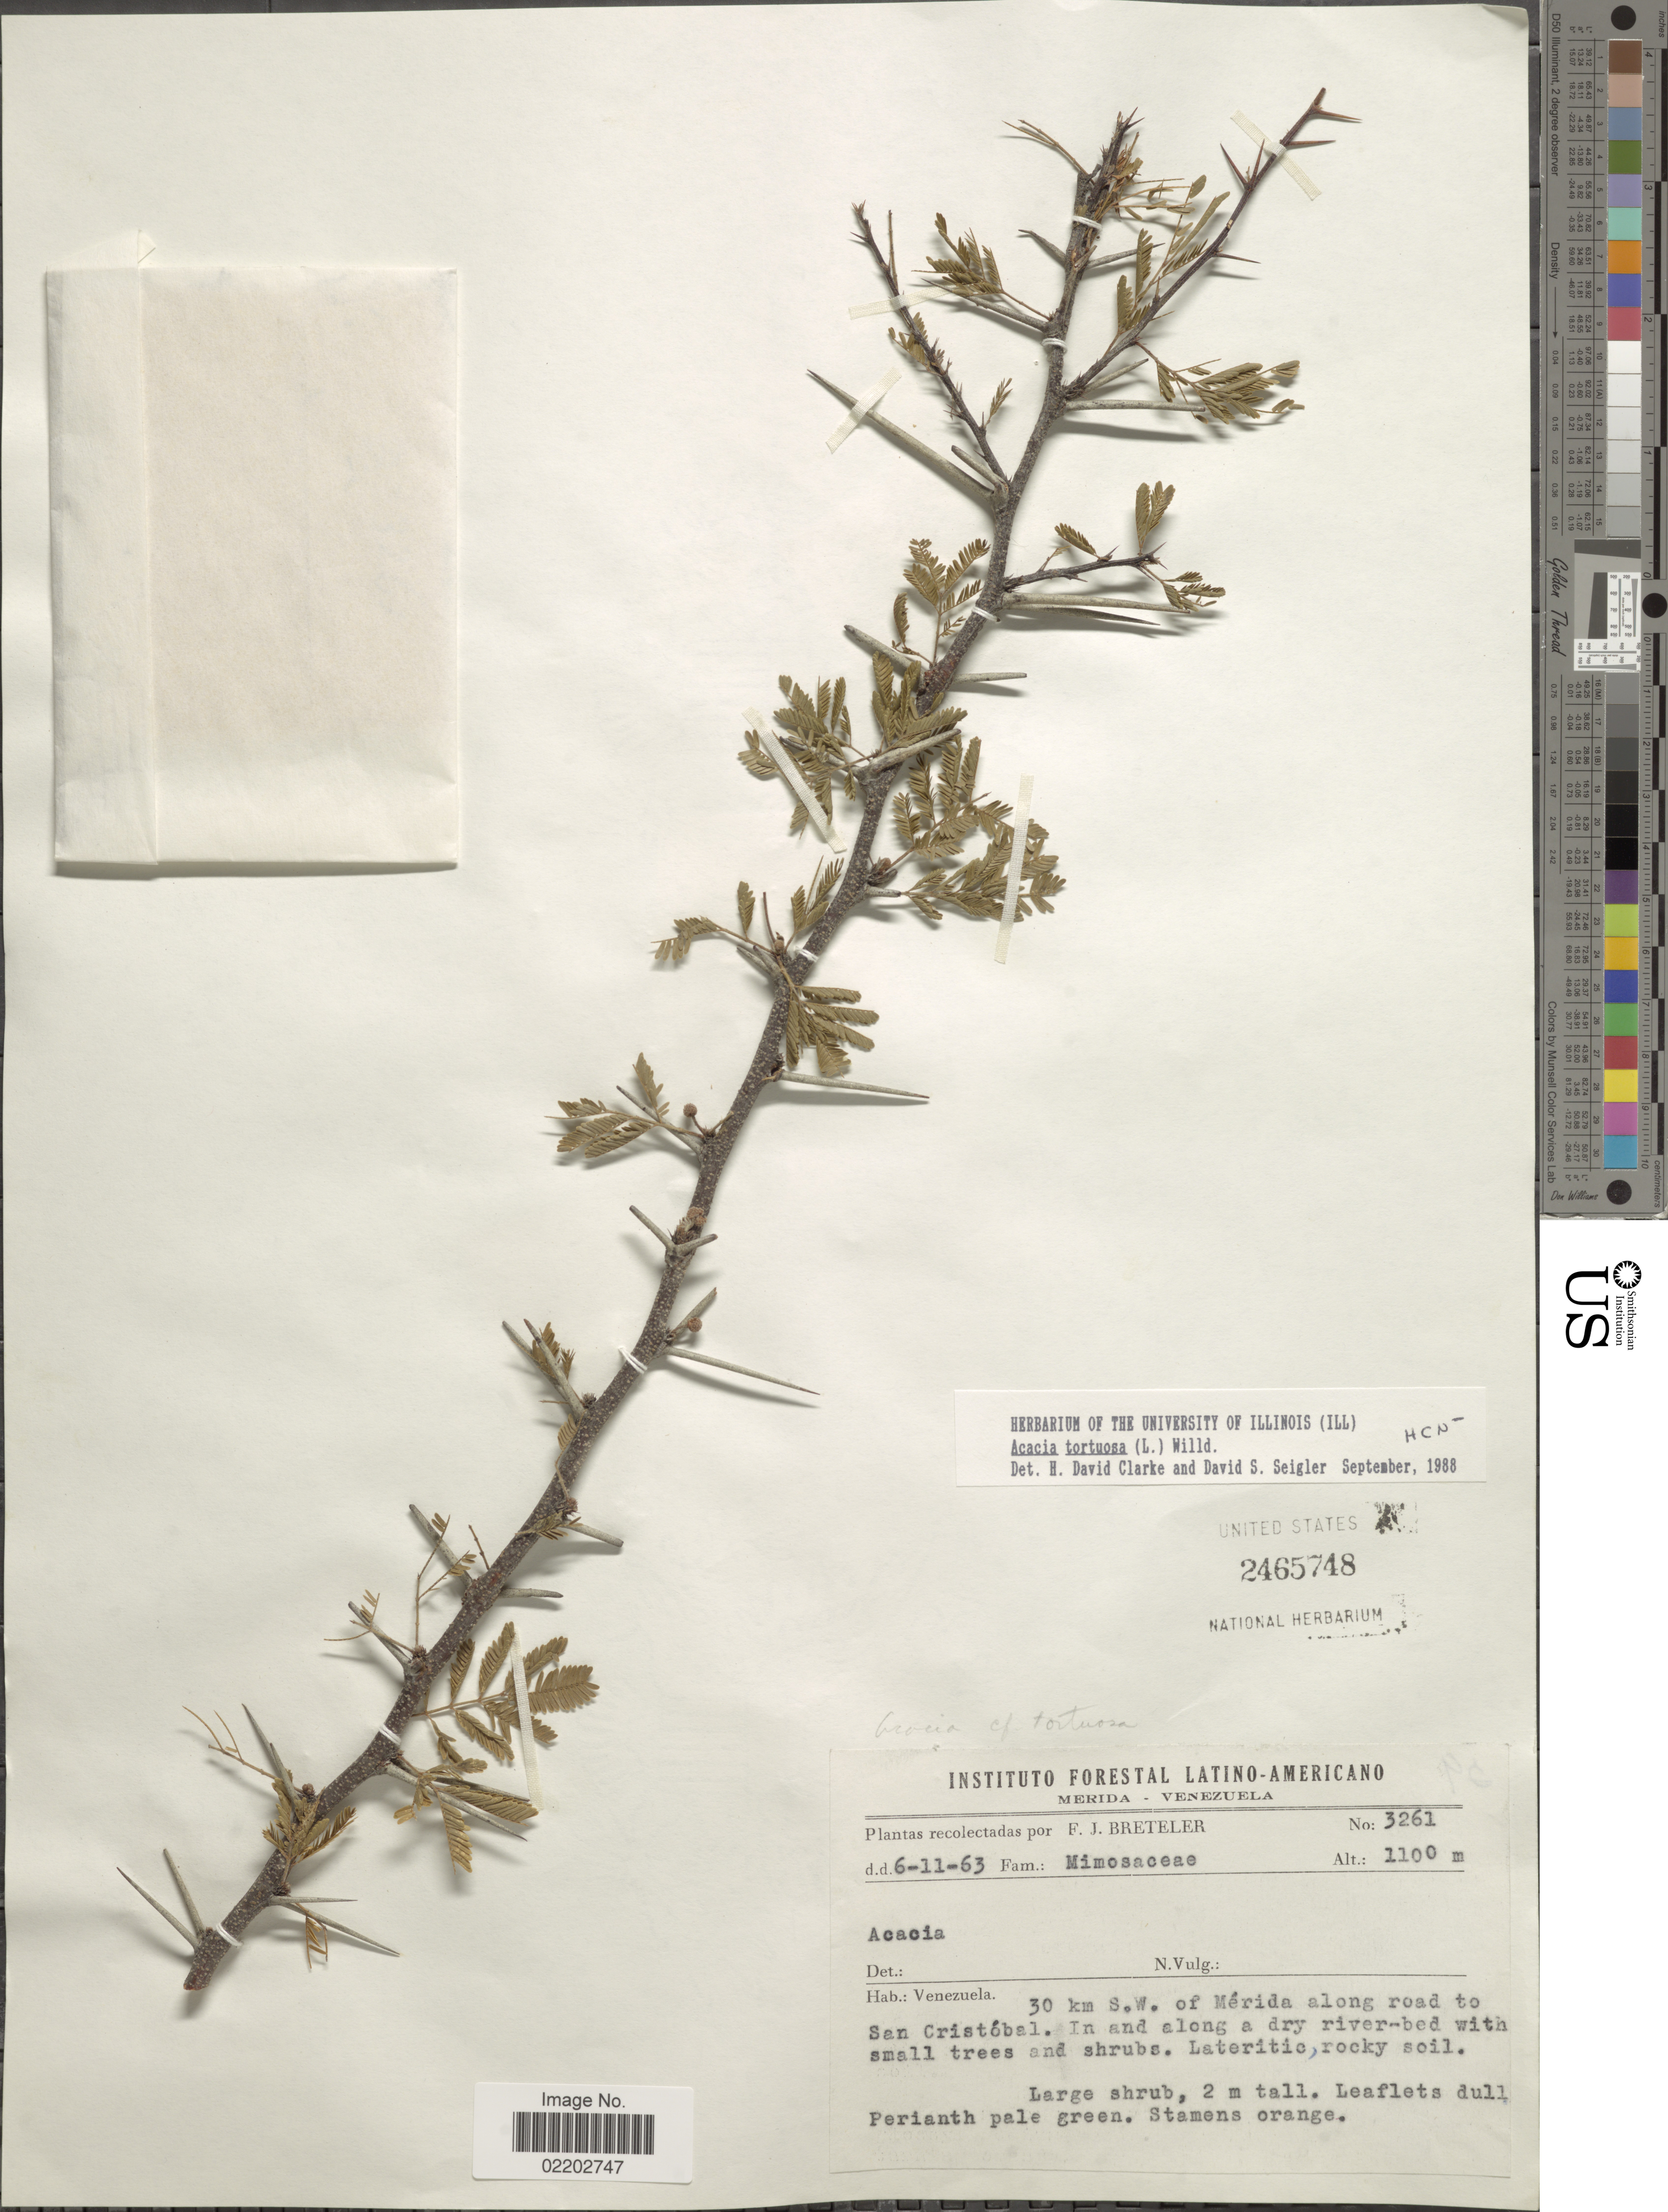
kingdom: Plantae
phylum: Tracheophyta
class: Magnoliopsida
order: Fabales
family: Fabaceae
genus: Vachellia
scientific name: Vachellia tortuosa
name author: (L.) Seigler & Ebinger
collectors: F. J. Breteler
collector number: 3261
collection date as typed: Transcribed d/m/y: 6/11/63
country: Venezuela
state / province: Mérida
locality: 30 km S. W. of Mérida along road to San Cristóbal, in and along a dry river-bed with small trees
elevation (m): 1100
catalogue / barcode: US 2465748